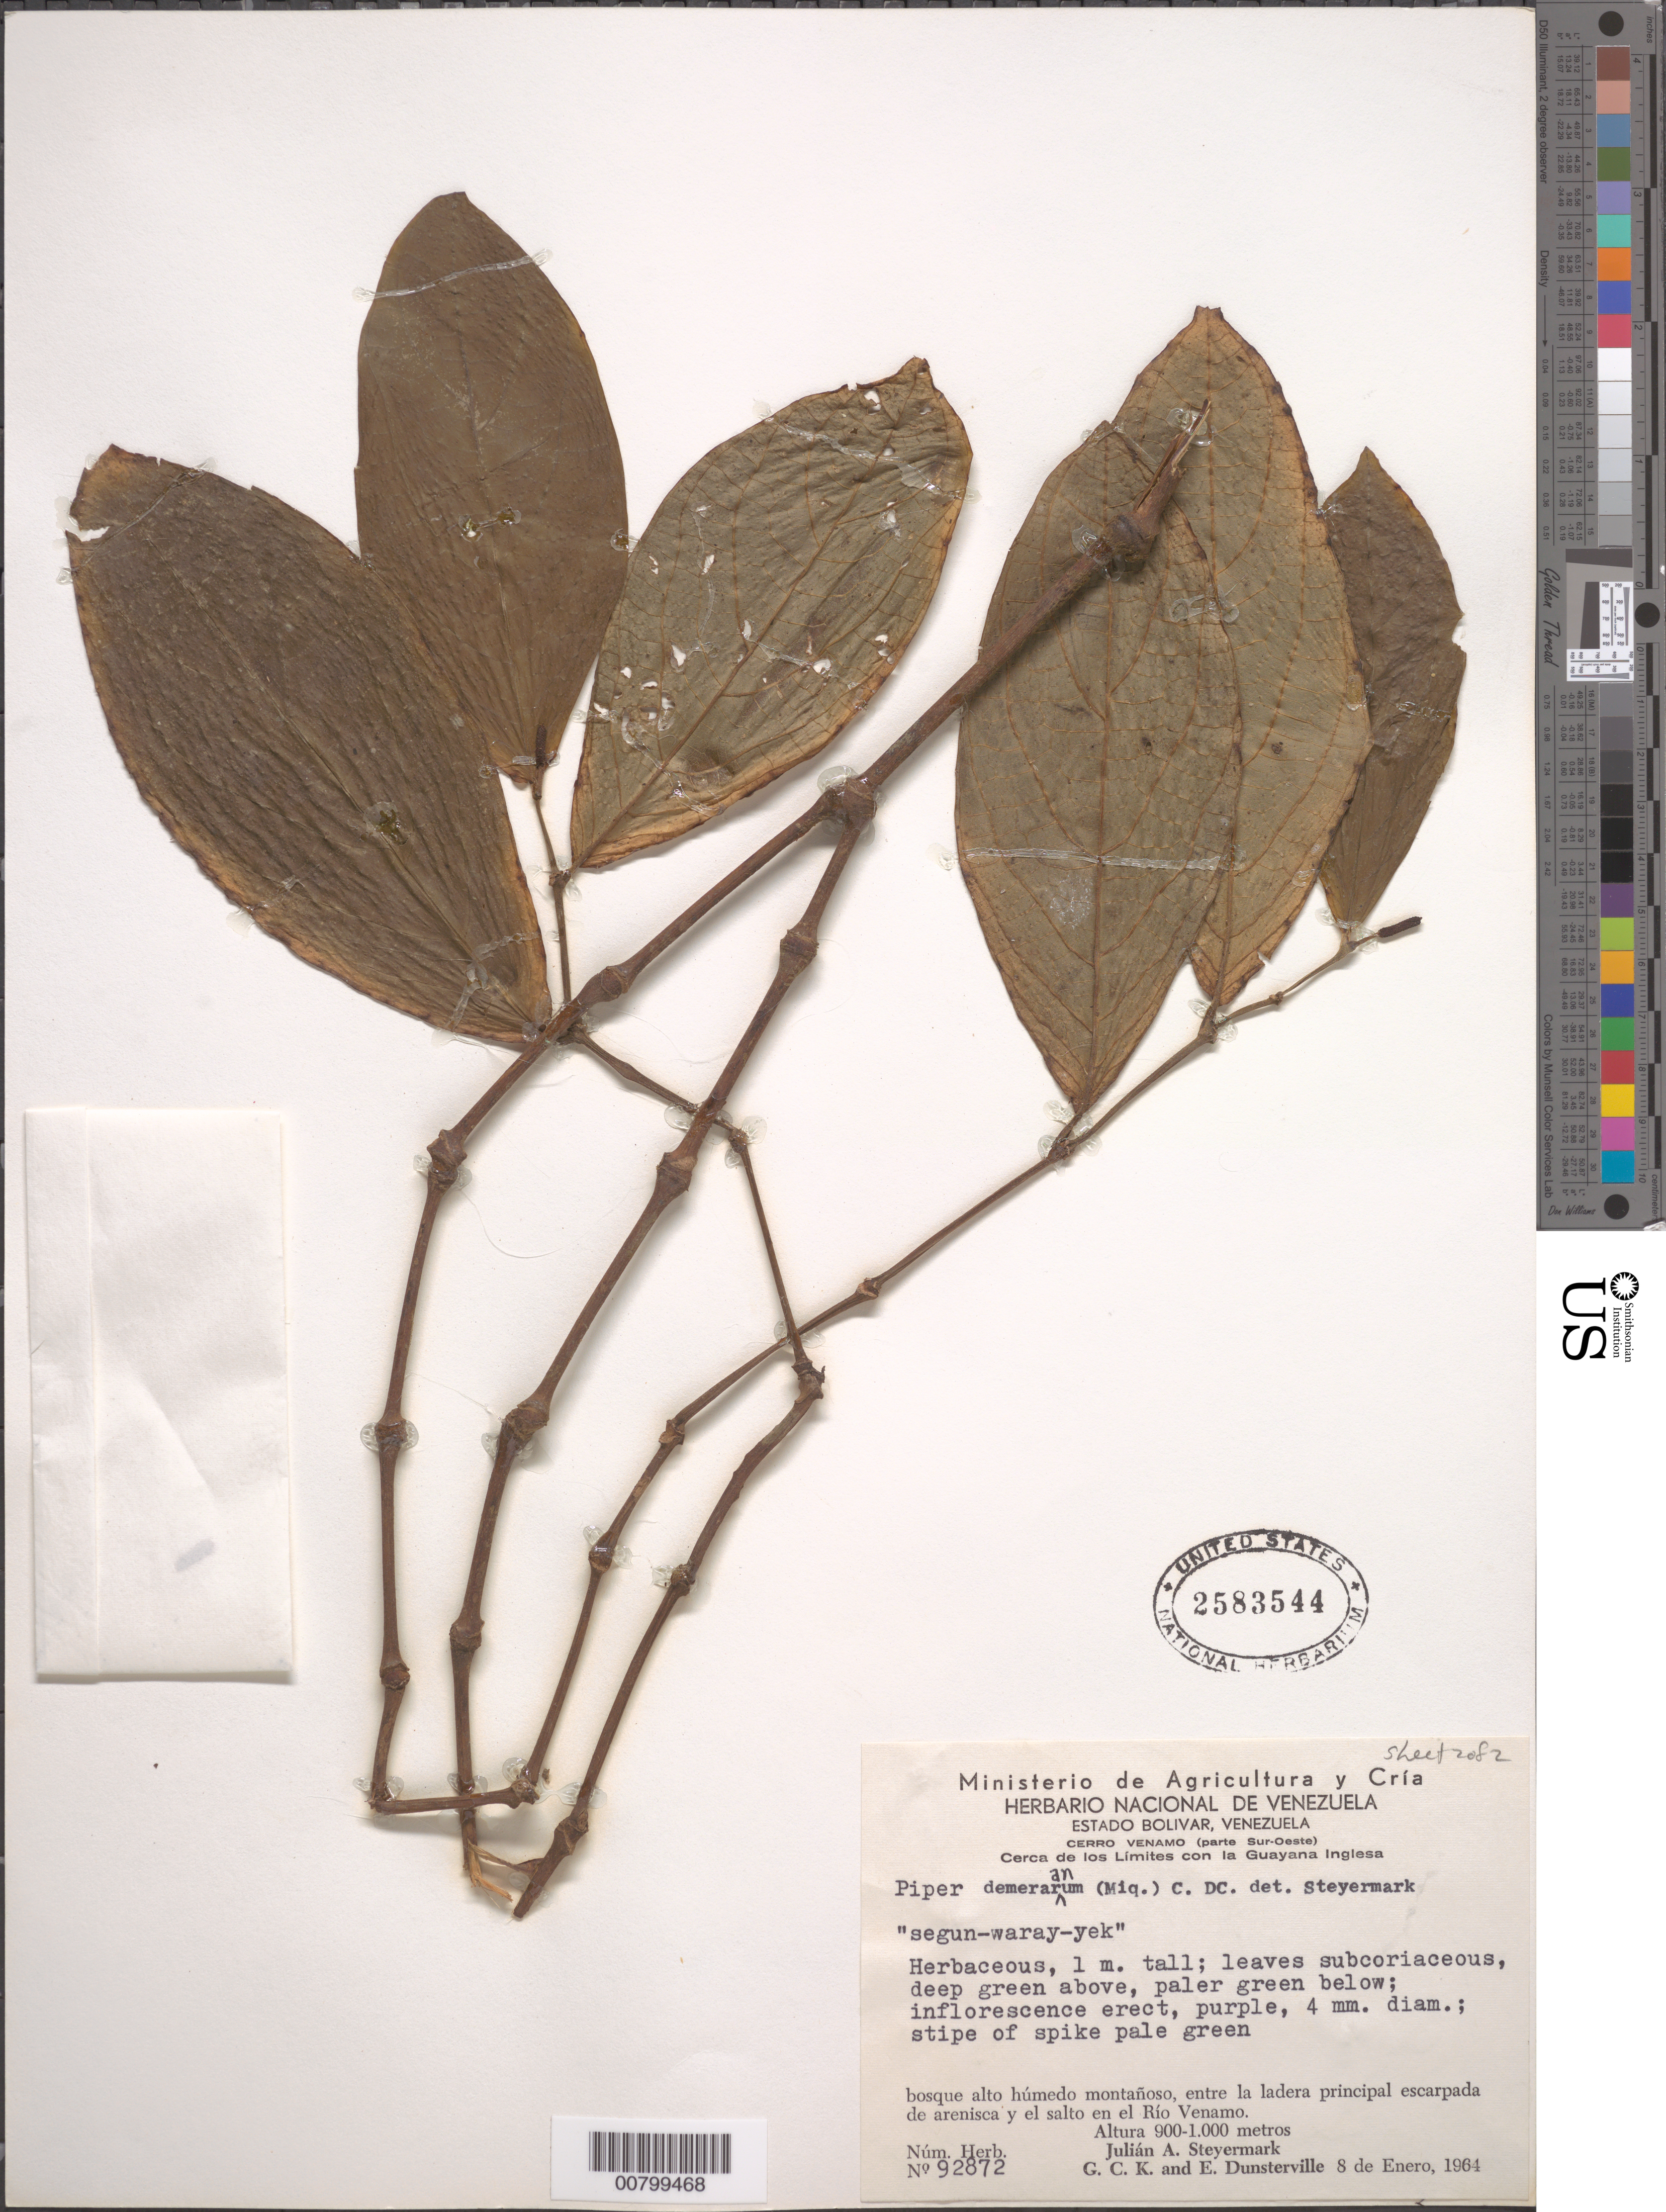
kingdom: Plantae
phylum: Tracheophyta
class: Magnoliopsida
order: Piperales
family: Piperaceae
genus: Piper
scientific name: Piper demeraranum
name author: (Miq.) C. DC.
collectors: J. Steyermark, G. C. K. Dunsterville & E. Dunsterville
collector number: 92872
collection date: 1964-01-08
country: Venezuela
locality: Estado Bolivar. Cerca de los Límites con la Guayana Inglesa. Bosque alto húmedo montañoso, entre la ladera principal escarpada de arenisca y el salto en el Río Venamo.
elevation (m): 900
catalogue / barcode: US 2583544